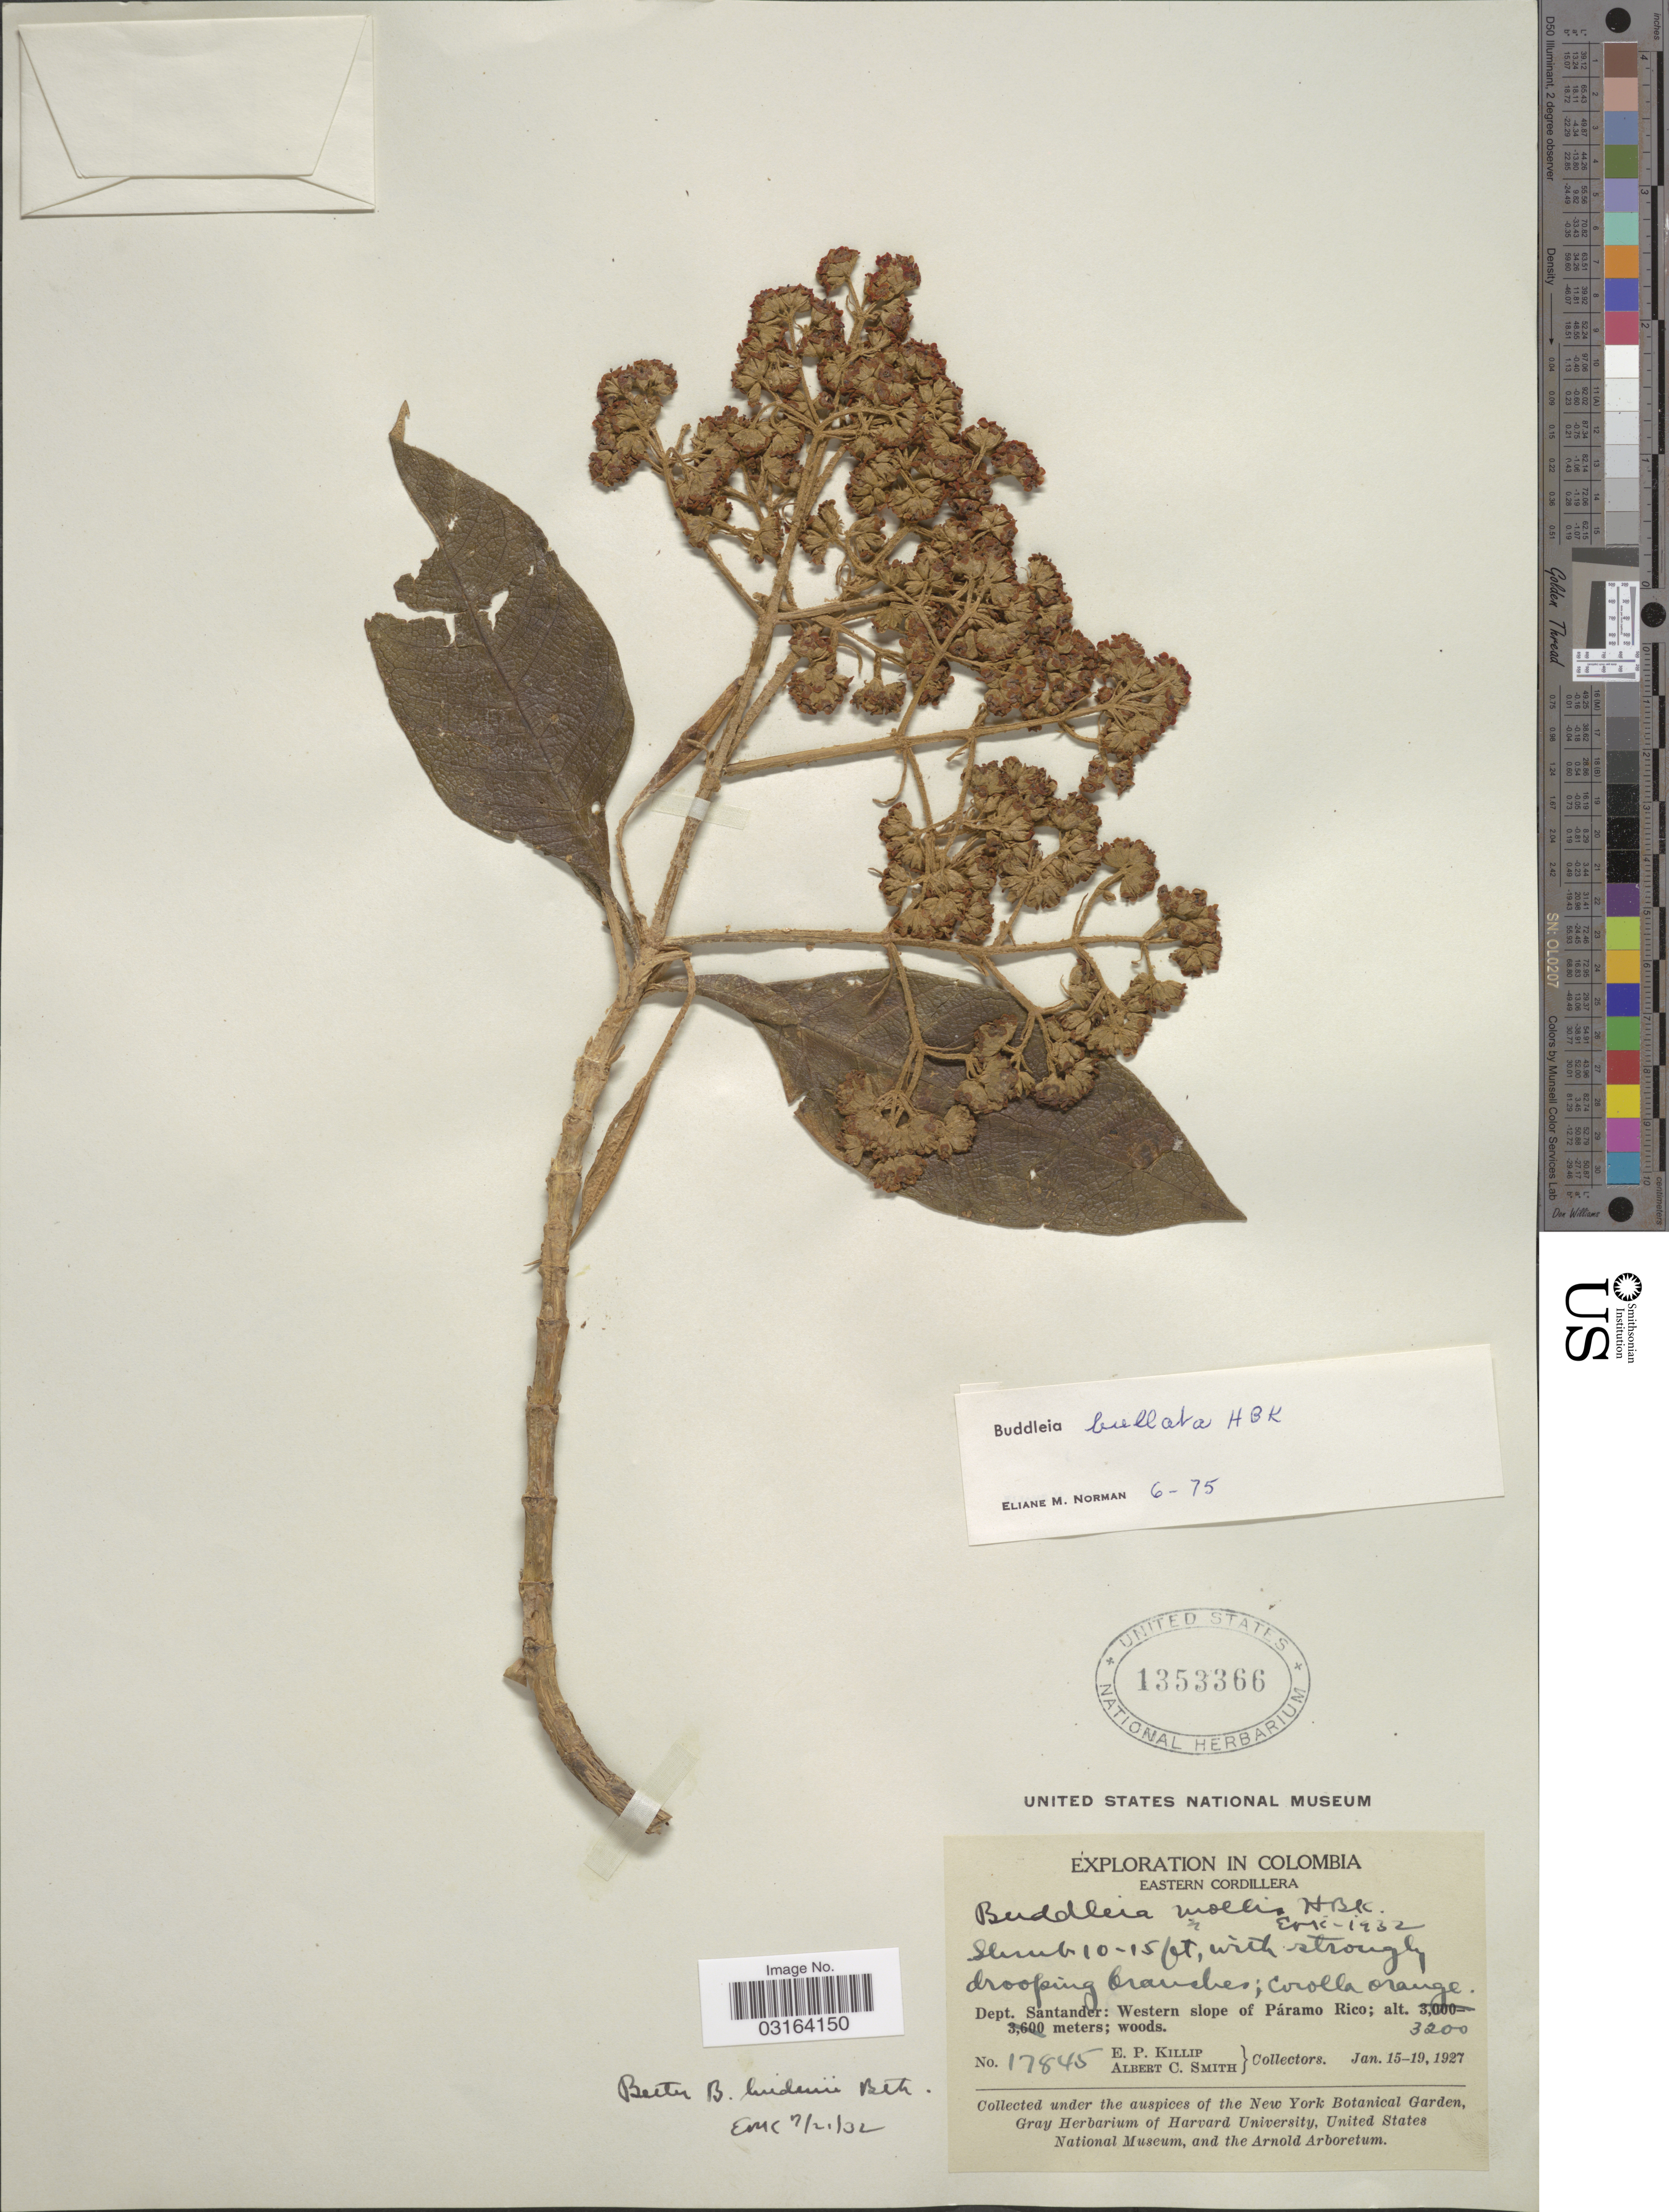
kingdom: Plantae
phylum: Tracheophyta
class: Magnoliopsida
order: Lamiales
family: Scrophulariaceae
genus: Buddleja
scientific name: Buddleja bullata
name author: Kunth in Humb. & et al.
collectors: E. P. Killip & A. C. Smith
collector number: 17845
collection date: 1927-01-15/1927-01-19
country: Colombia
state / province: Santander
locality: Eastern Cordillera, Dept. Santander: Western slope of Páramo Rico.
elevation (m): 3200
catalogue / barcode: US 1353366